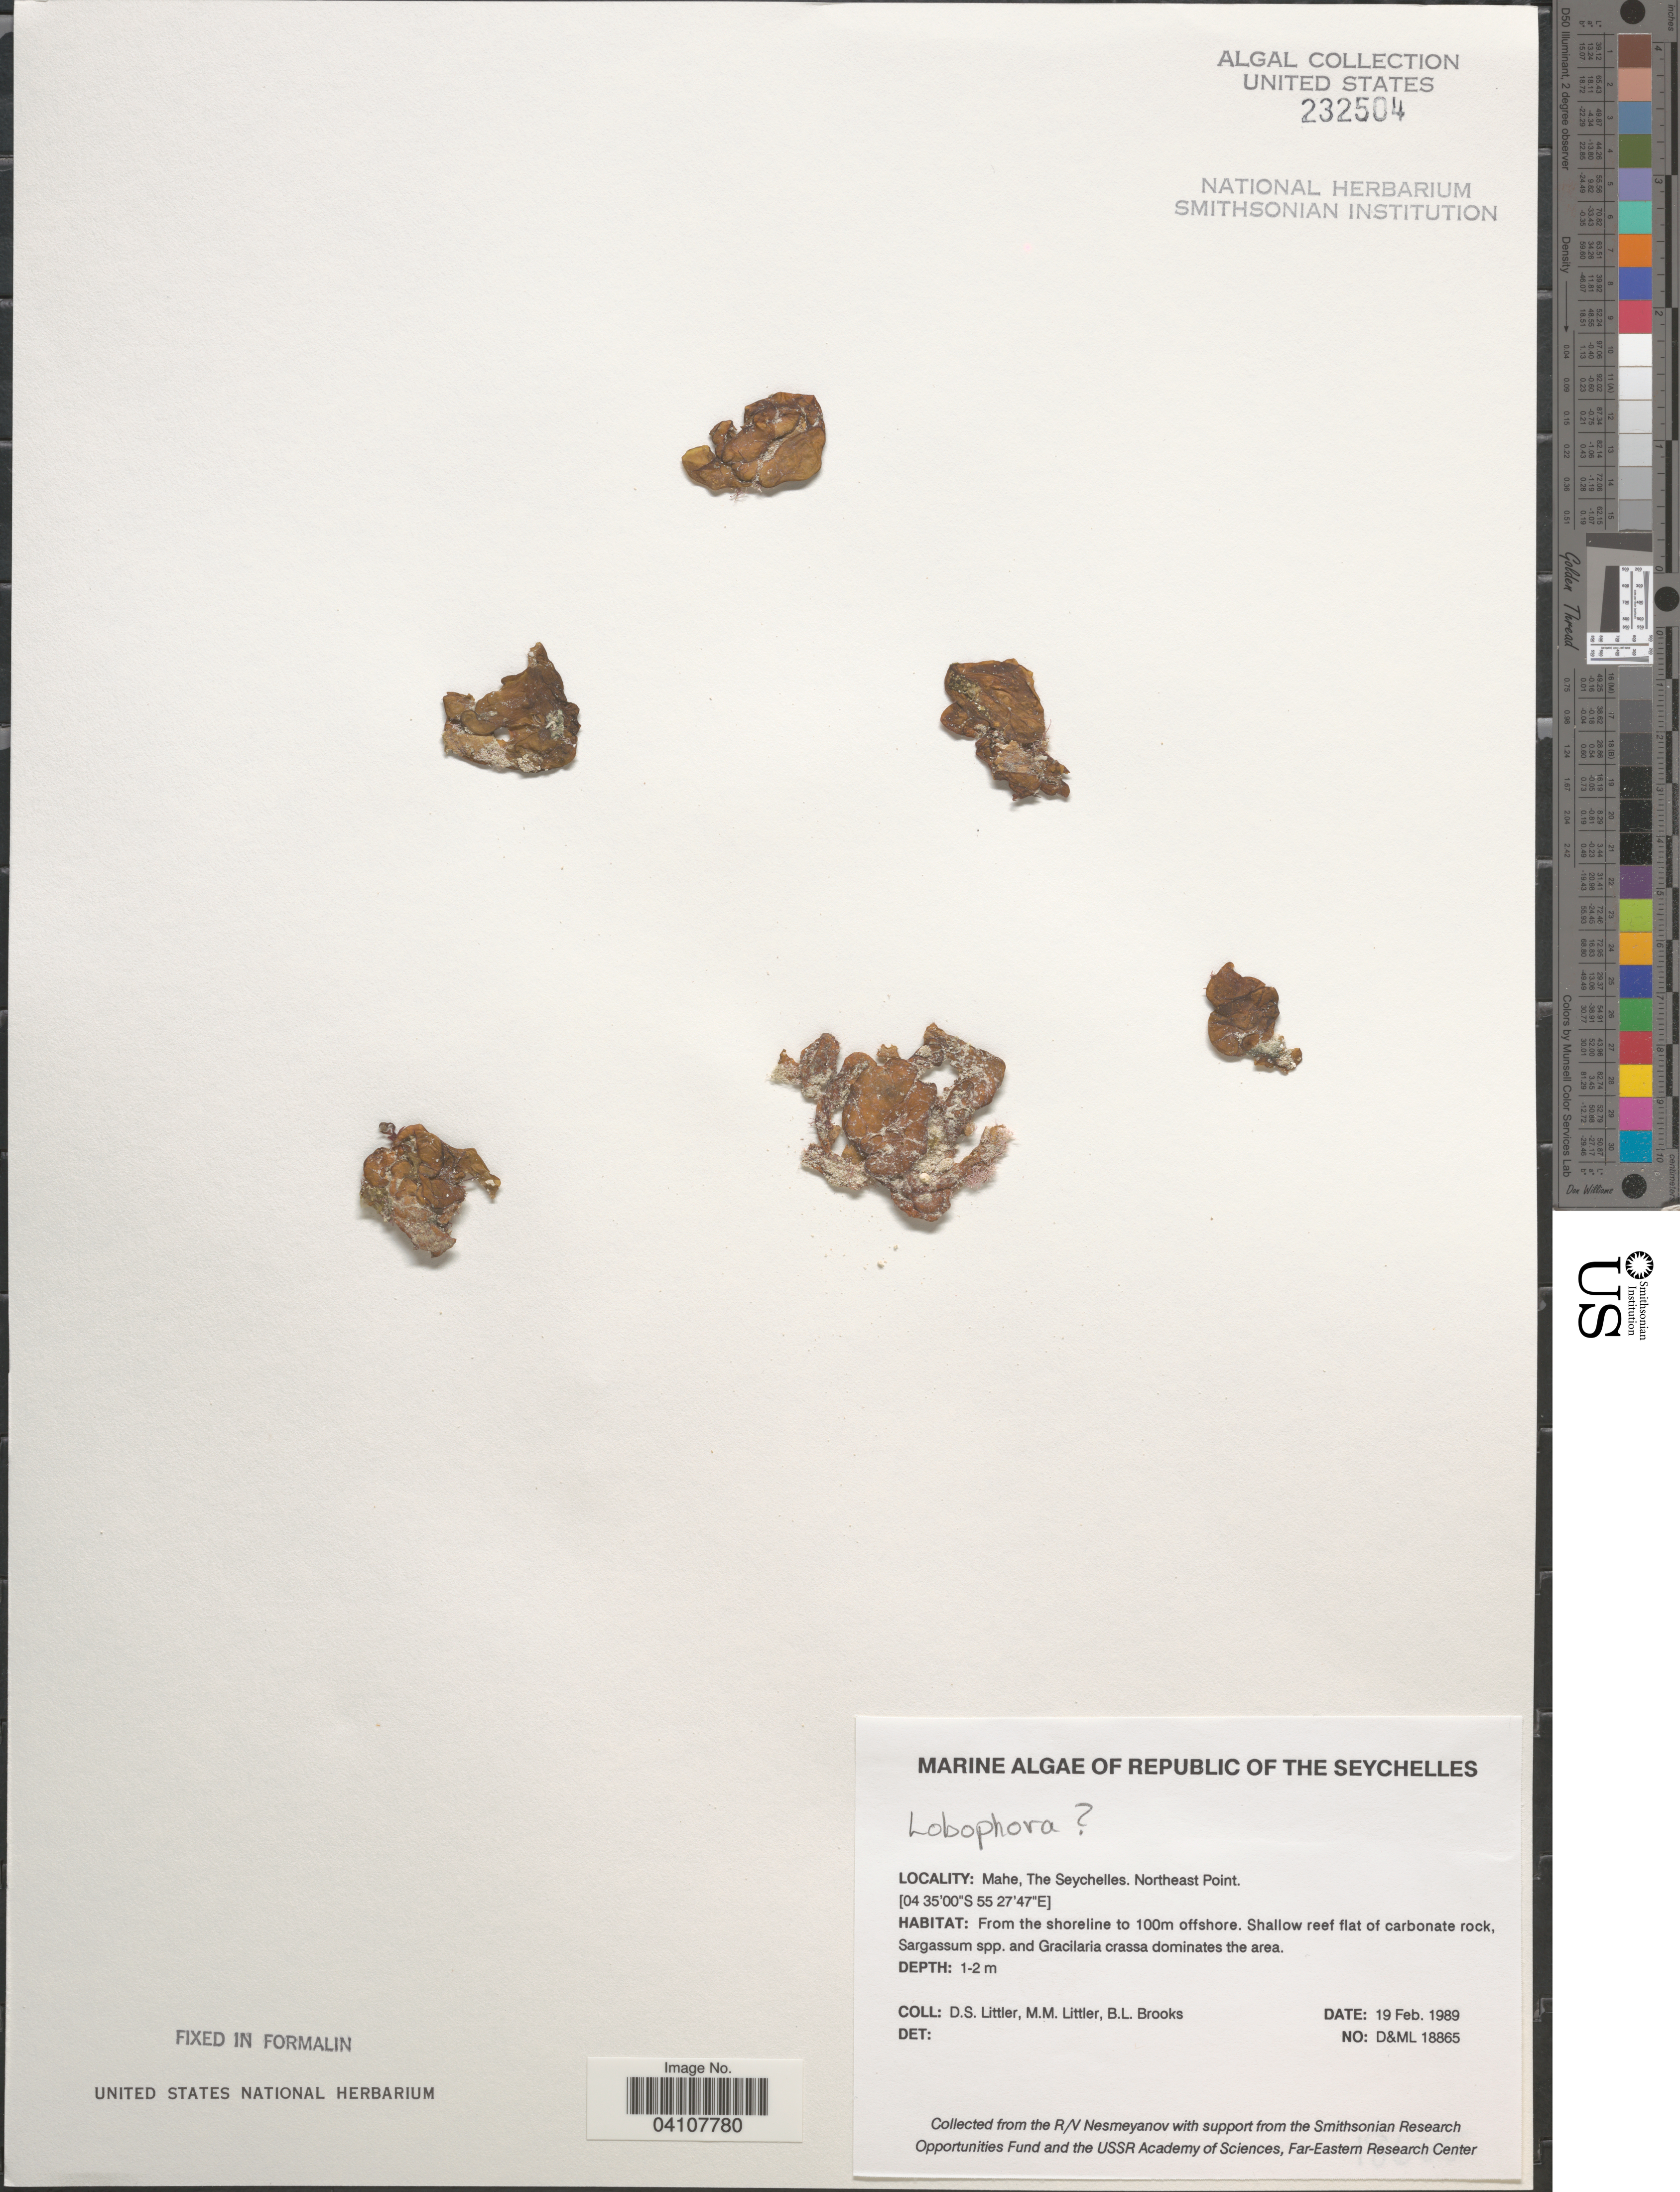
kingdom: Chromista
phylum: Ochrophyta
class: Phaeophyceae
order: Dictyotales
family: Dictyotaceae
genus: Lobophora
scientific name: Lobophora sp.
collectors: D. S. Littler & B. Brooks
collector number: D&ML18865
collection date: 1989-02-19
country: Seychelles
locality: Republic of the Seychelles. Mahe. Northeast Point. From the shoreline to 100m offshore.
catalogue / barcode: US 232504